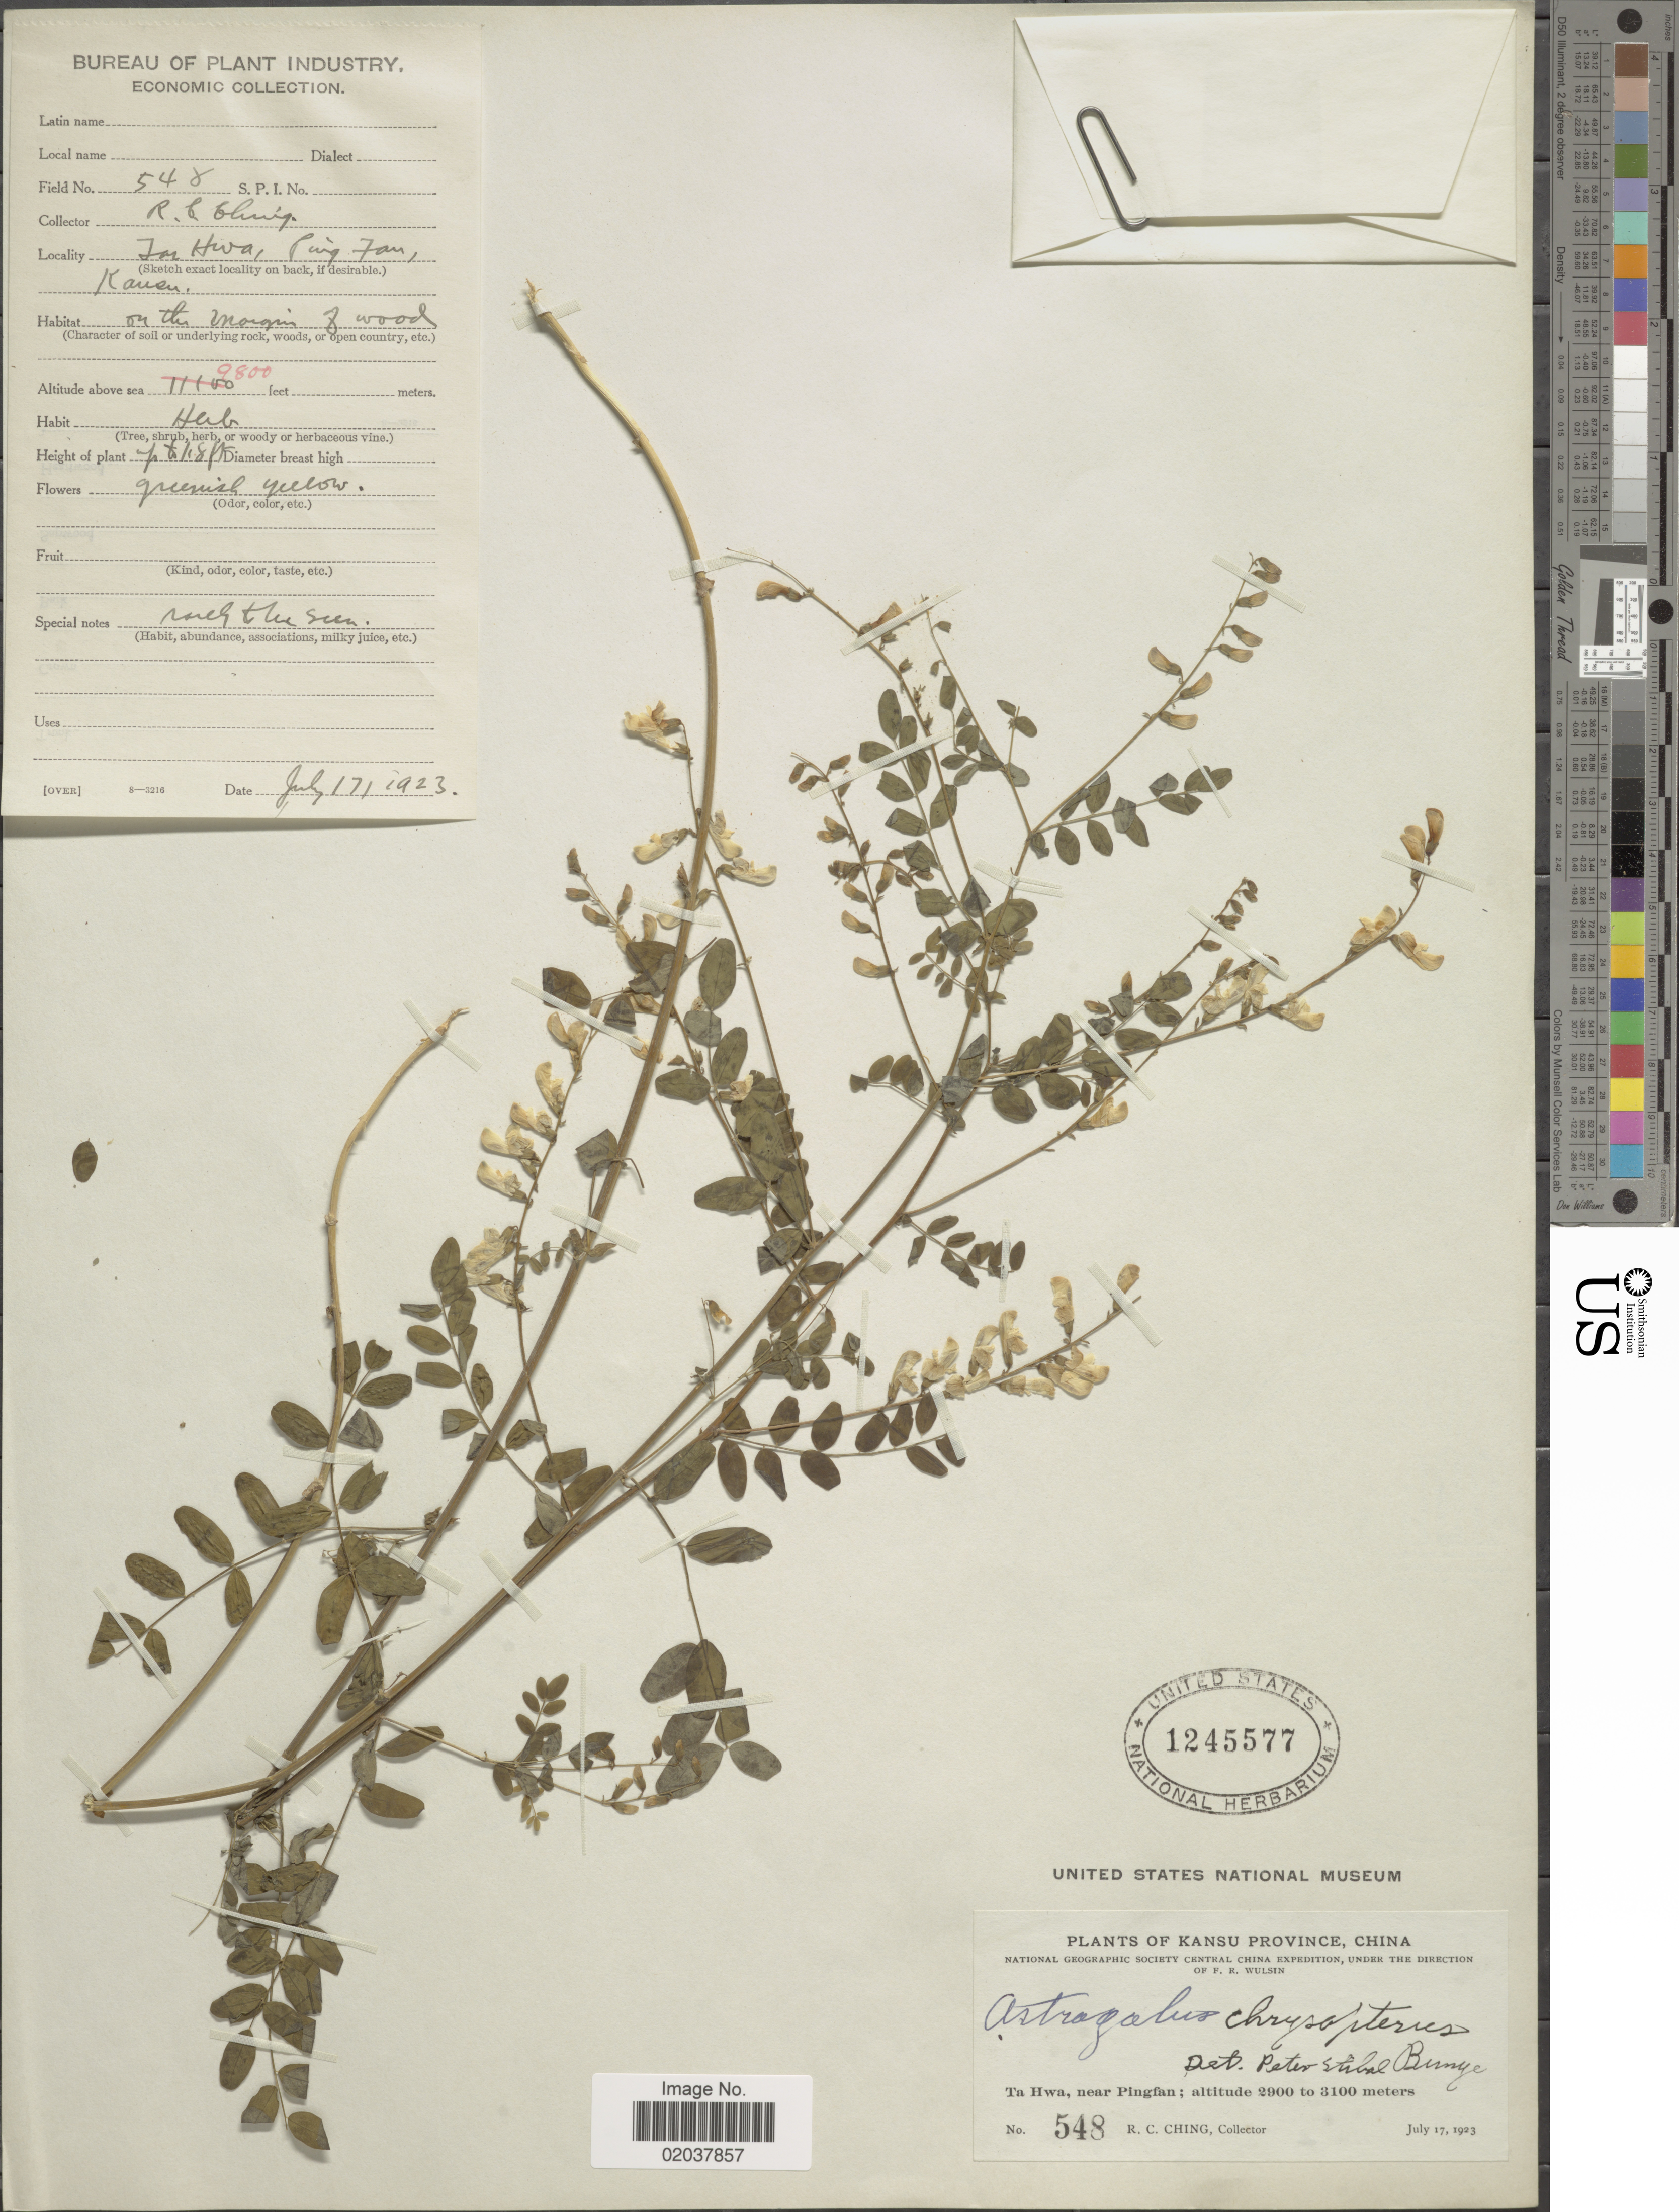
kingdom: Plantae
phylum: Tracheophyta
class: Magnoliopsida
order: Fabales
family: Fabaceae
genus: Astragalus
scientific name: Astragalus chrysopterus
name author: Bunge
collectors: R. C. Ching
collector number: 548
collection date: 1923-07-17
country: China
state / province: Gansu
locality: Knsu Province, Ta Hwa, near Pingfan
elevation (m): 2900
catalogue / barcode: US 1245577